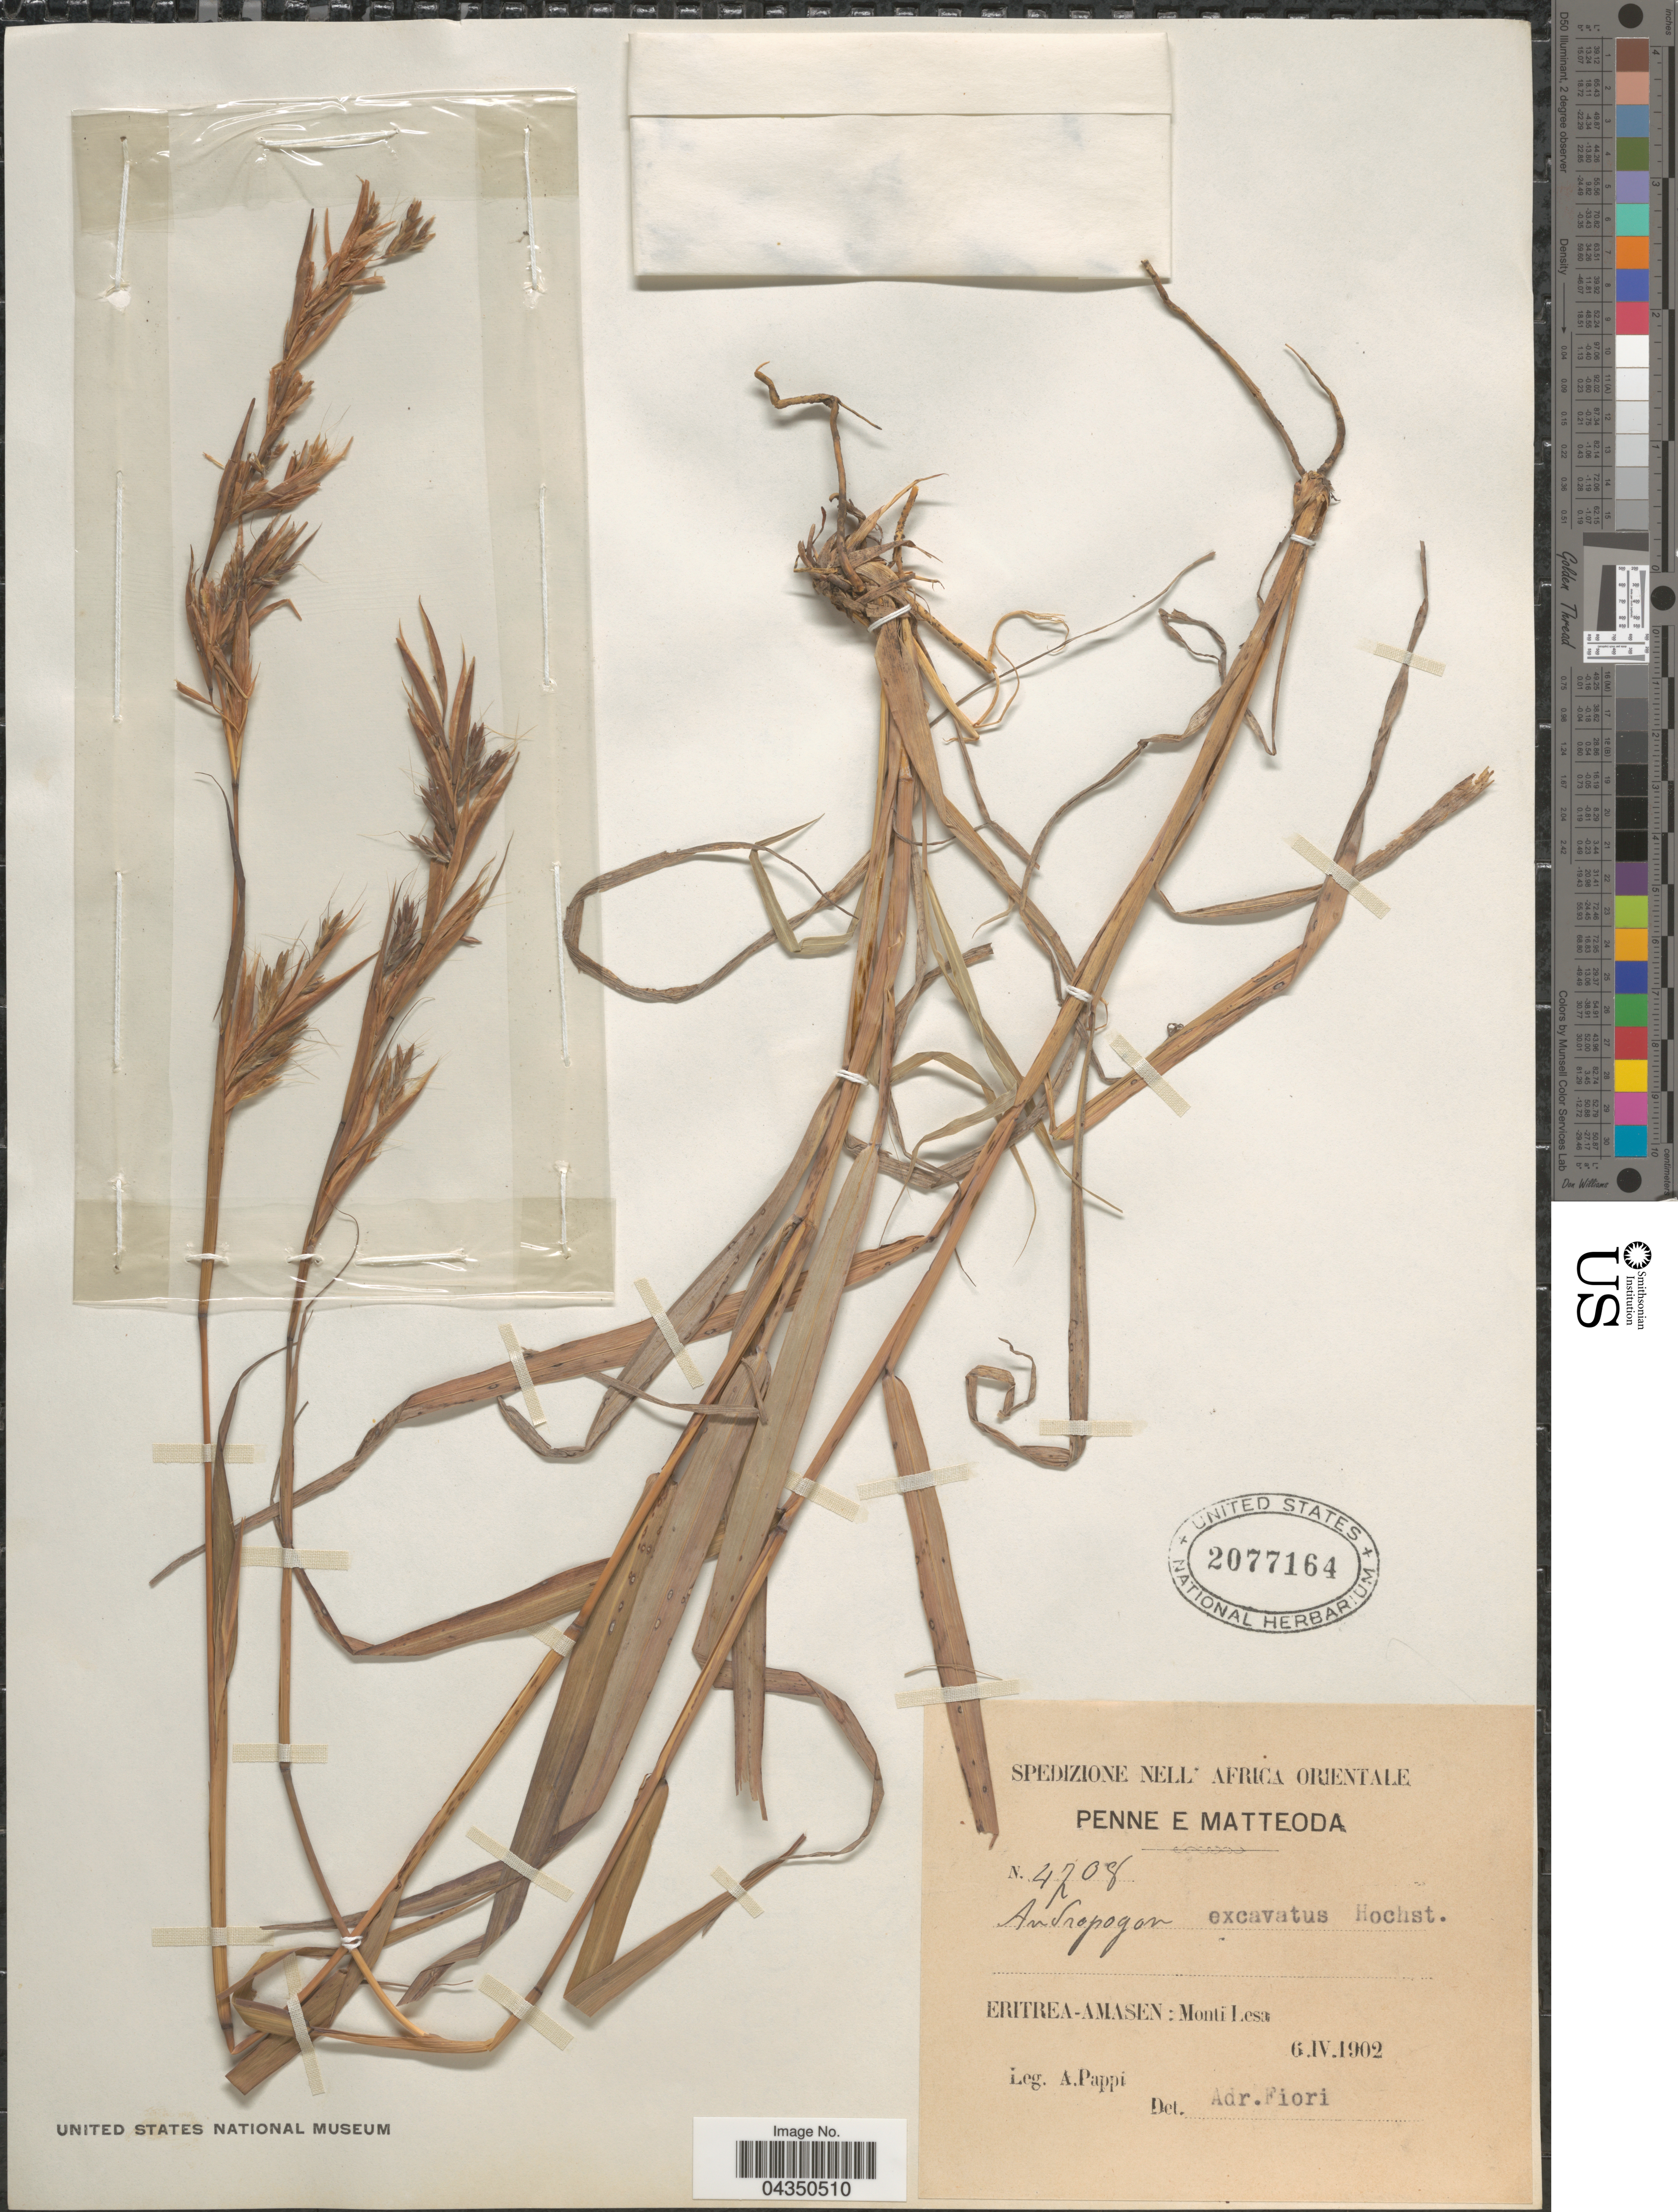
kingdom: Plantae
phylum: Tracheophyta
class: Liliopsida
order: Poales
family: Poaceae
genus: Cymbopogon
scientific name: Cymbopogon caesius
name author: (Nees ex Hook. & Arn.) Stapf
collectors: A. Pappi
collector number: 4708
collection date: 1902-04-06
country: Eritrea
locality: Africa Orientale. Eritrea-Amasen: Monti Lesa.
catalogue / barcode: US 2077164